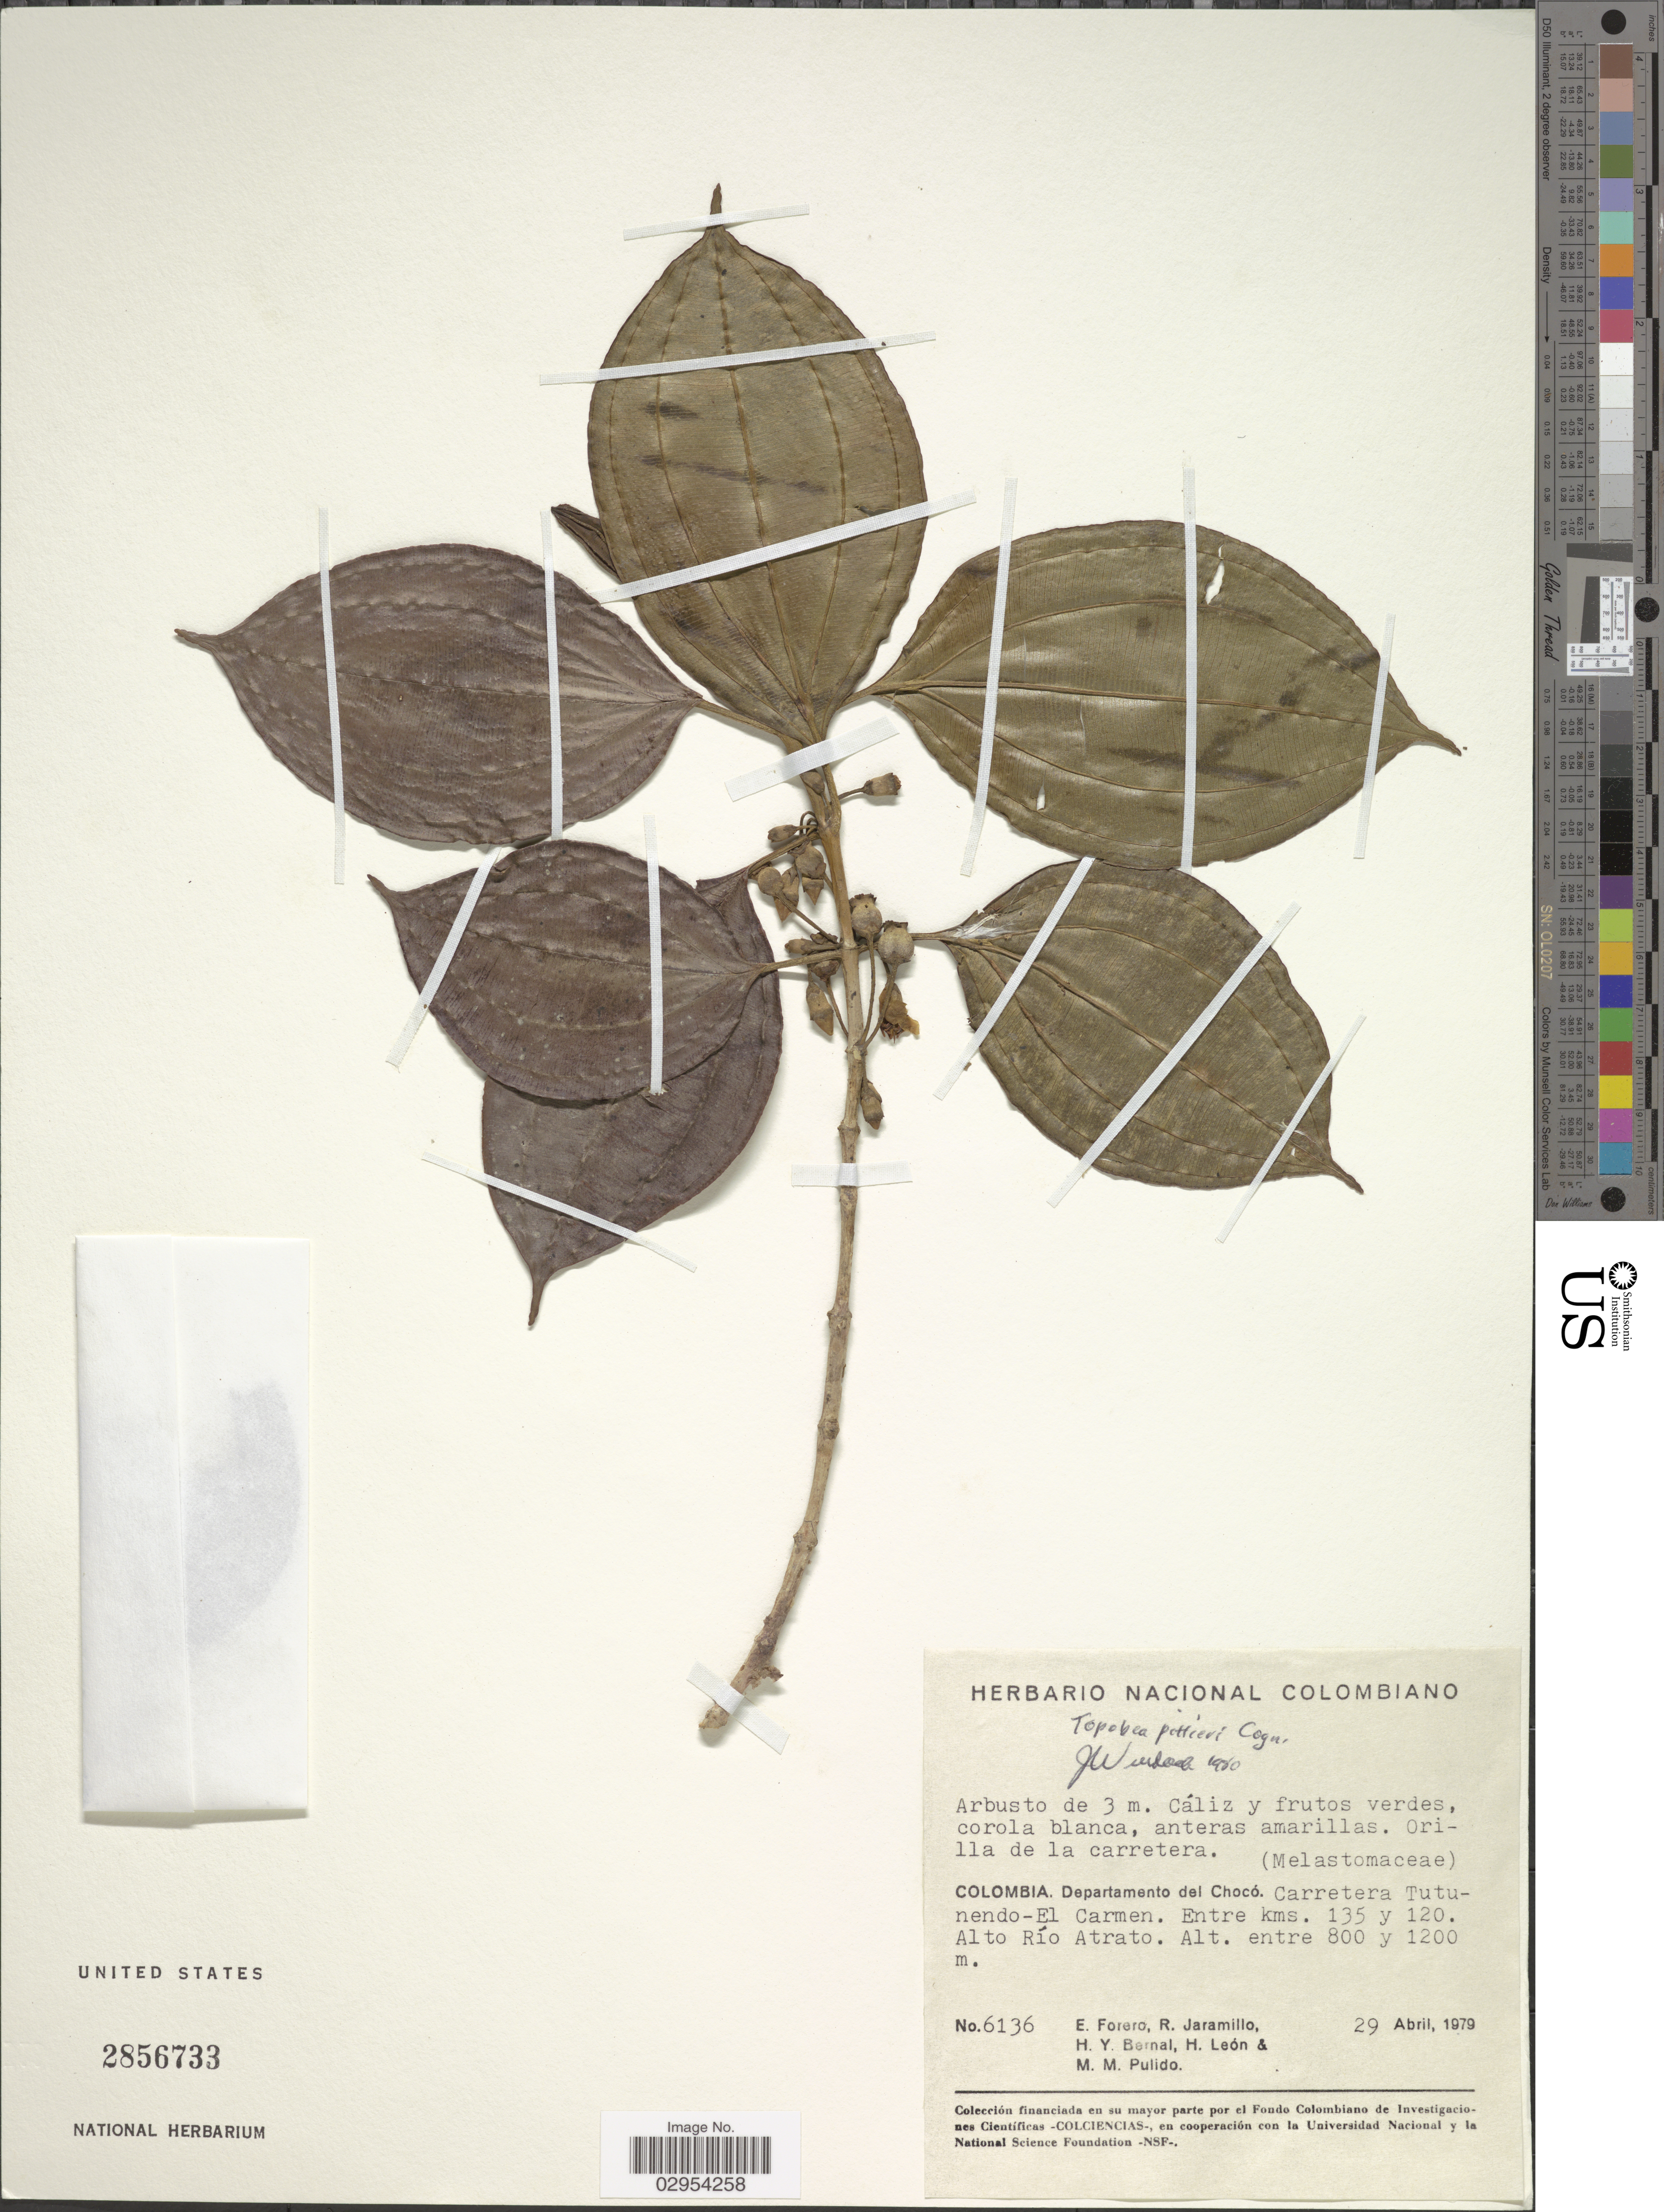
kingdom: Plantae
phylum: Tracheophyta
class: Magnoliopsida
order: Myrtales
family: Melastomataceae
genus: Topobea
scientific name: Topobea pittieri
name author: Cogn.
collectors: E. Forero, R. Jaramillo, H. Y. Bernal, H. León & M. Pulido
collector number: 6136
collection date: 1979-04-29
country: Colombia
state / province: Chocó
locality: Departamento del Chocó. Carretera Tutunendo-El Carmen. Entre kms. 135 y 120. Alto Río Atrato.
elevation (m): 800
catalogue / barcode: US 2856733